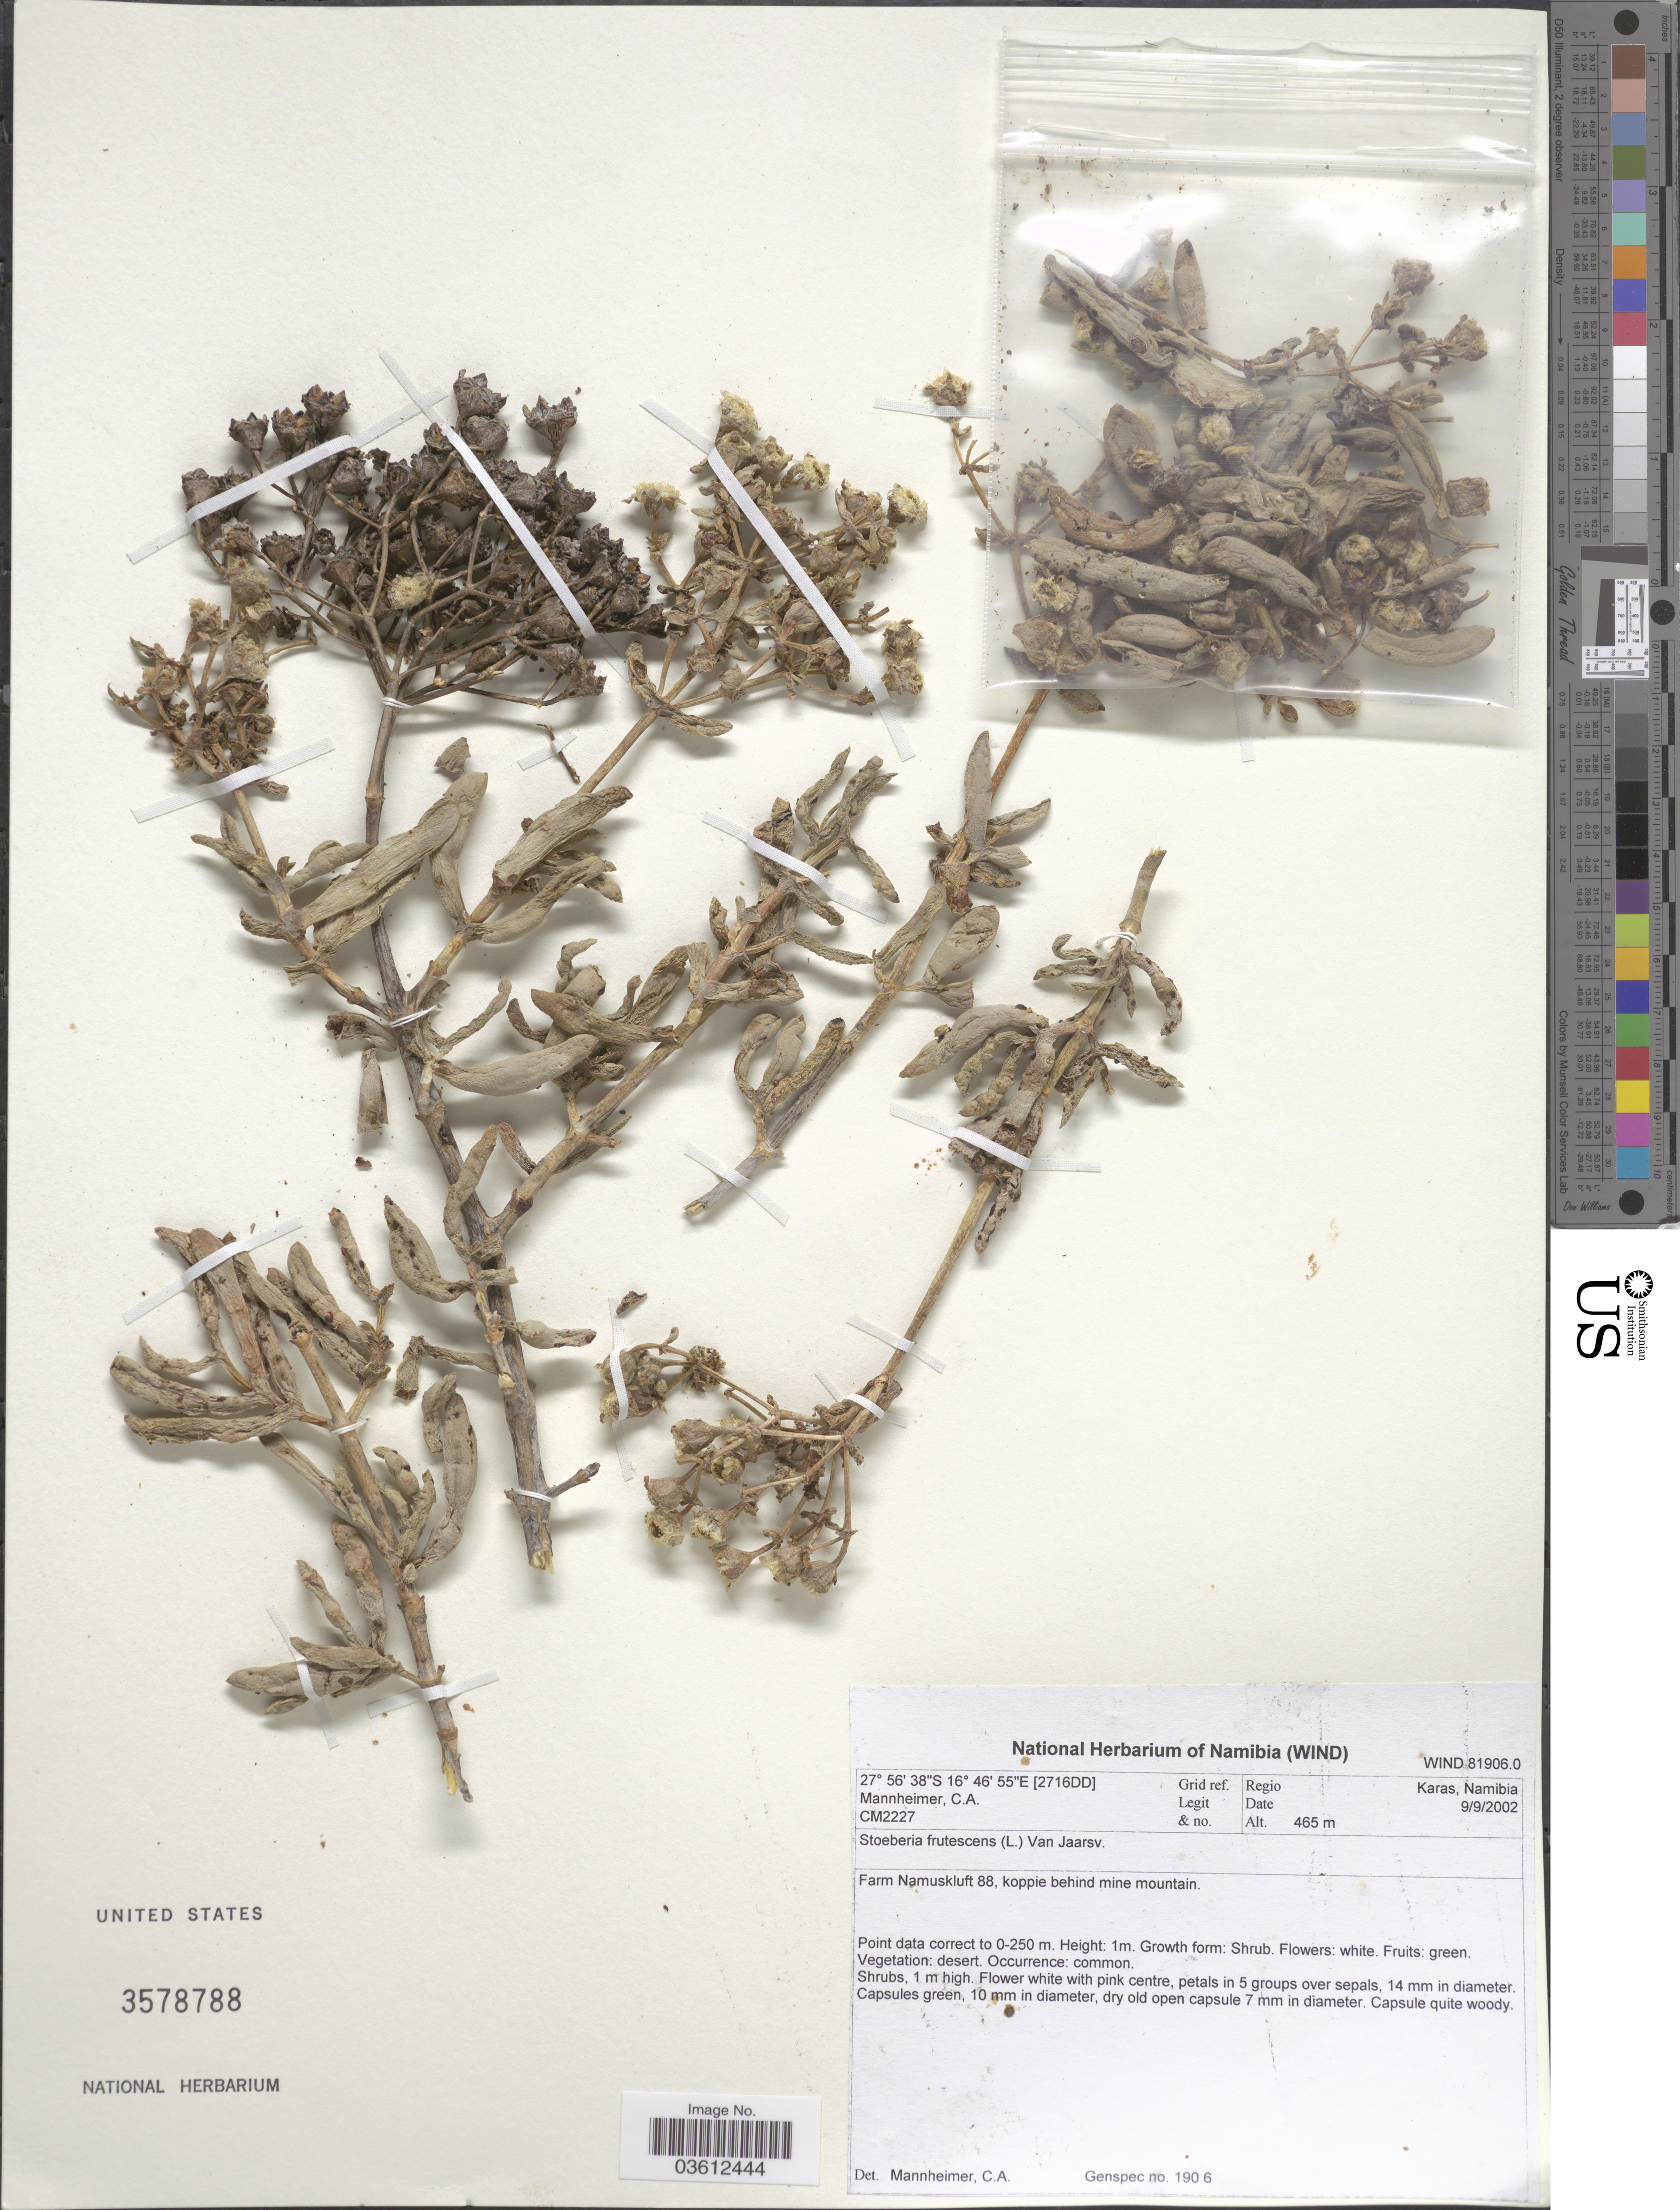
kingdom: Plantae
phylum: Tracheophyta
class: Magnoliopsida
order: Caryophyllales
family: Aizoaceae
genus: Stoeberia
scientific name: Stoeberia frutescens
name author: (L. Bolus) van Jaarsv.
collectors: C. A. Mannheimer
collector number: CM2227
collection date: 2002-09-09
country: Namibia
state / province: Karas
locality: Grid ref. [2716DD]. Regio Karas. Farm Namuskluft 88, koppie behind mine mountain.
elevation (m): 465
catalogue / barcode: US 3578788